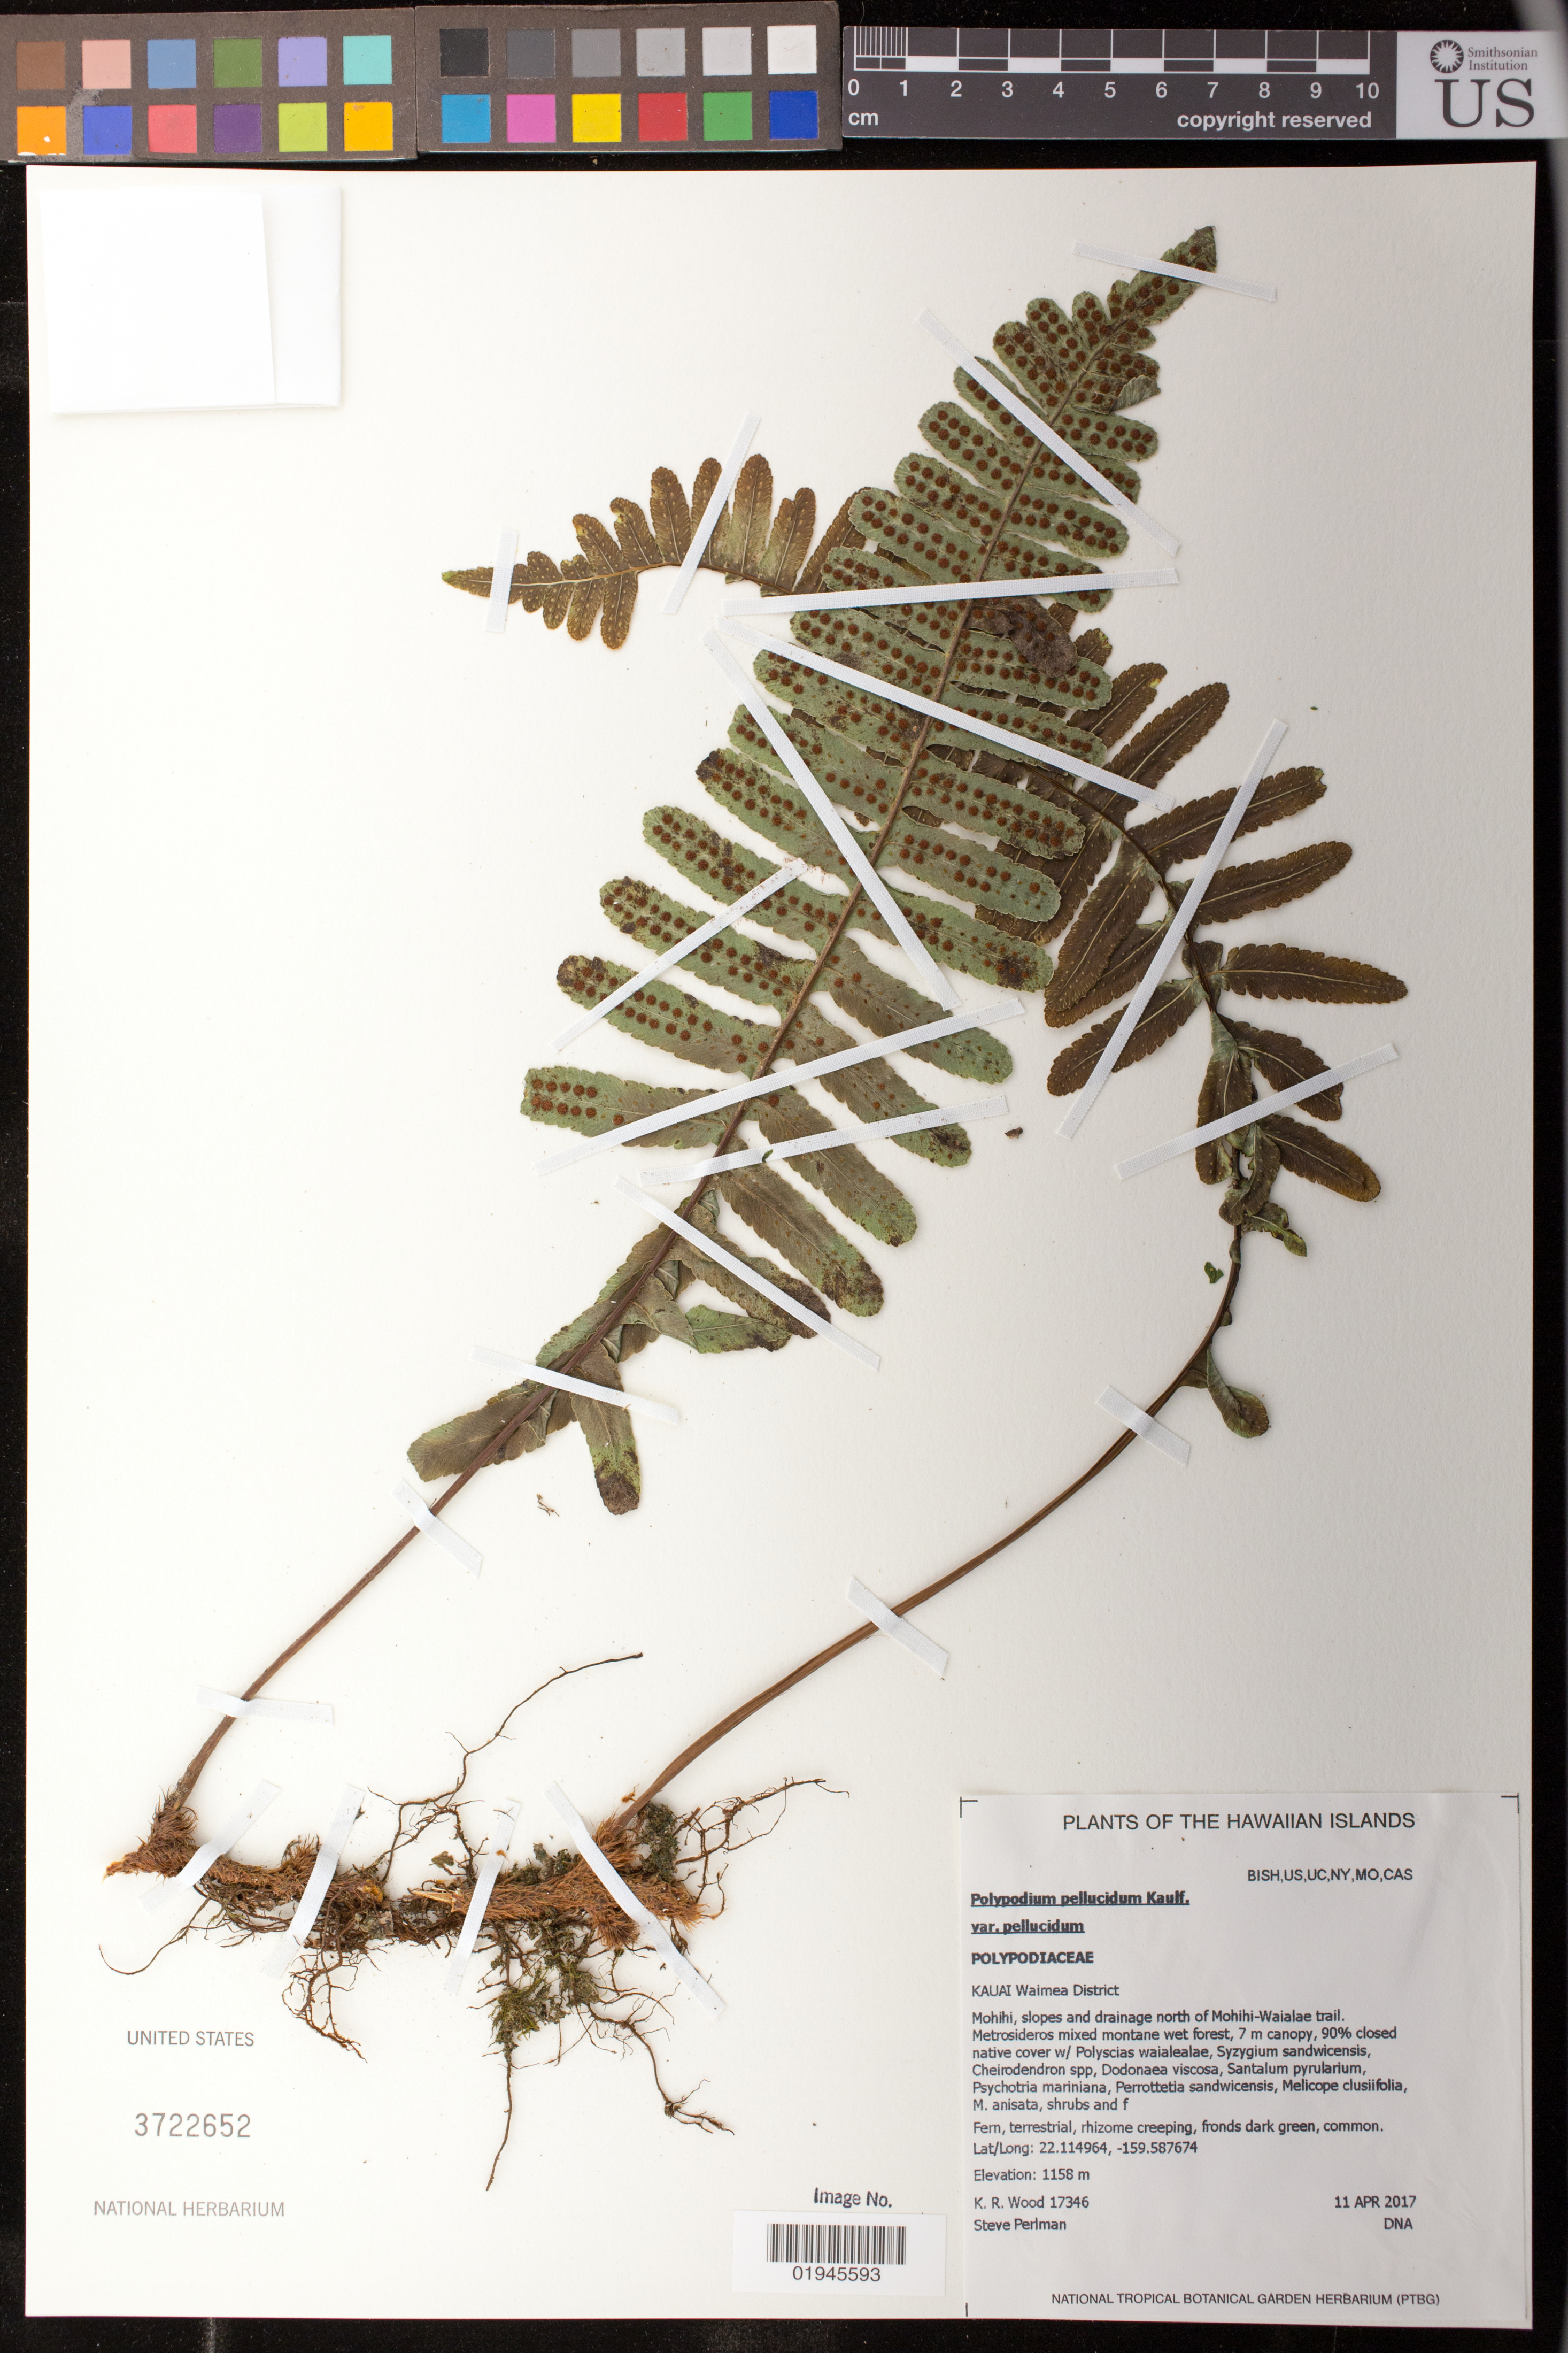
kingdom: Plantae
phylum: Tracheophyta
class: Polypodiopsida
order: Polypodiales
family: Polypodiaceae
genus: Polypodium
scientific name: Polypodium pellucidum var. pellucidum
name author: Kaulf.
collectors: K. R. Wood & S. P. Perlman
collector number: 17346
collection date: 2017-04-11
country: United States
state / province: Hawaii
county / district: Kauai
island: Kaua'i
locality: Waimea District, Mohihi, slopes and drainage north of Mohihi-Waialae trail.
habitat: Mixed montane wet forest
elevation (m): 1158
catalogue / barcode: US 3722652